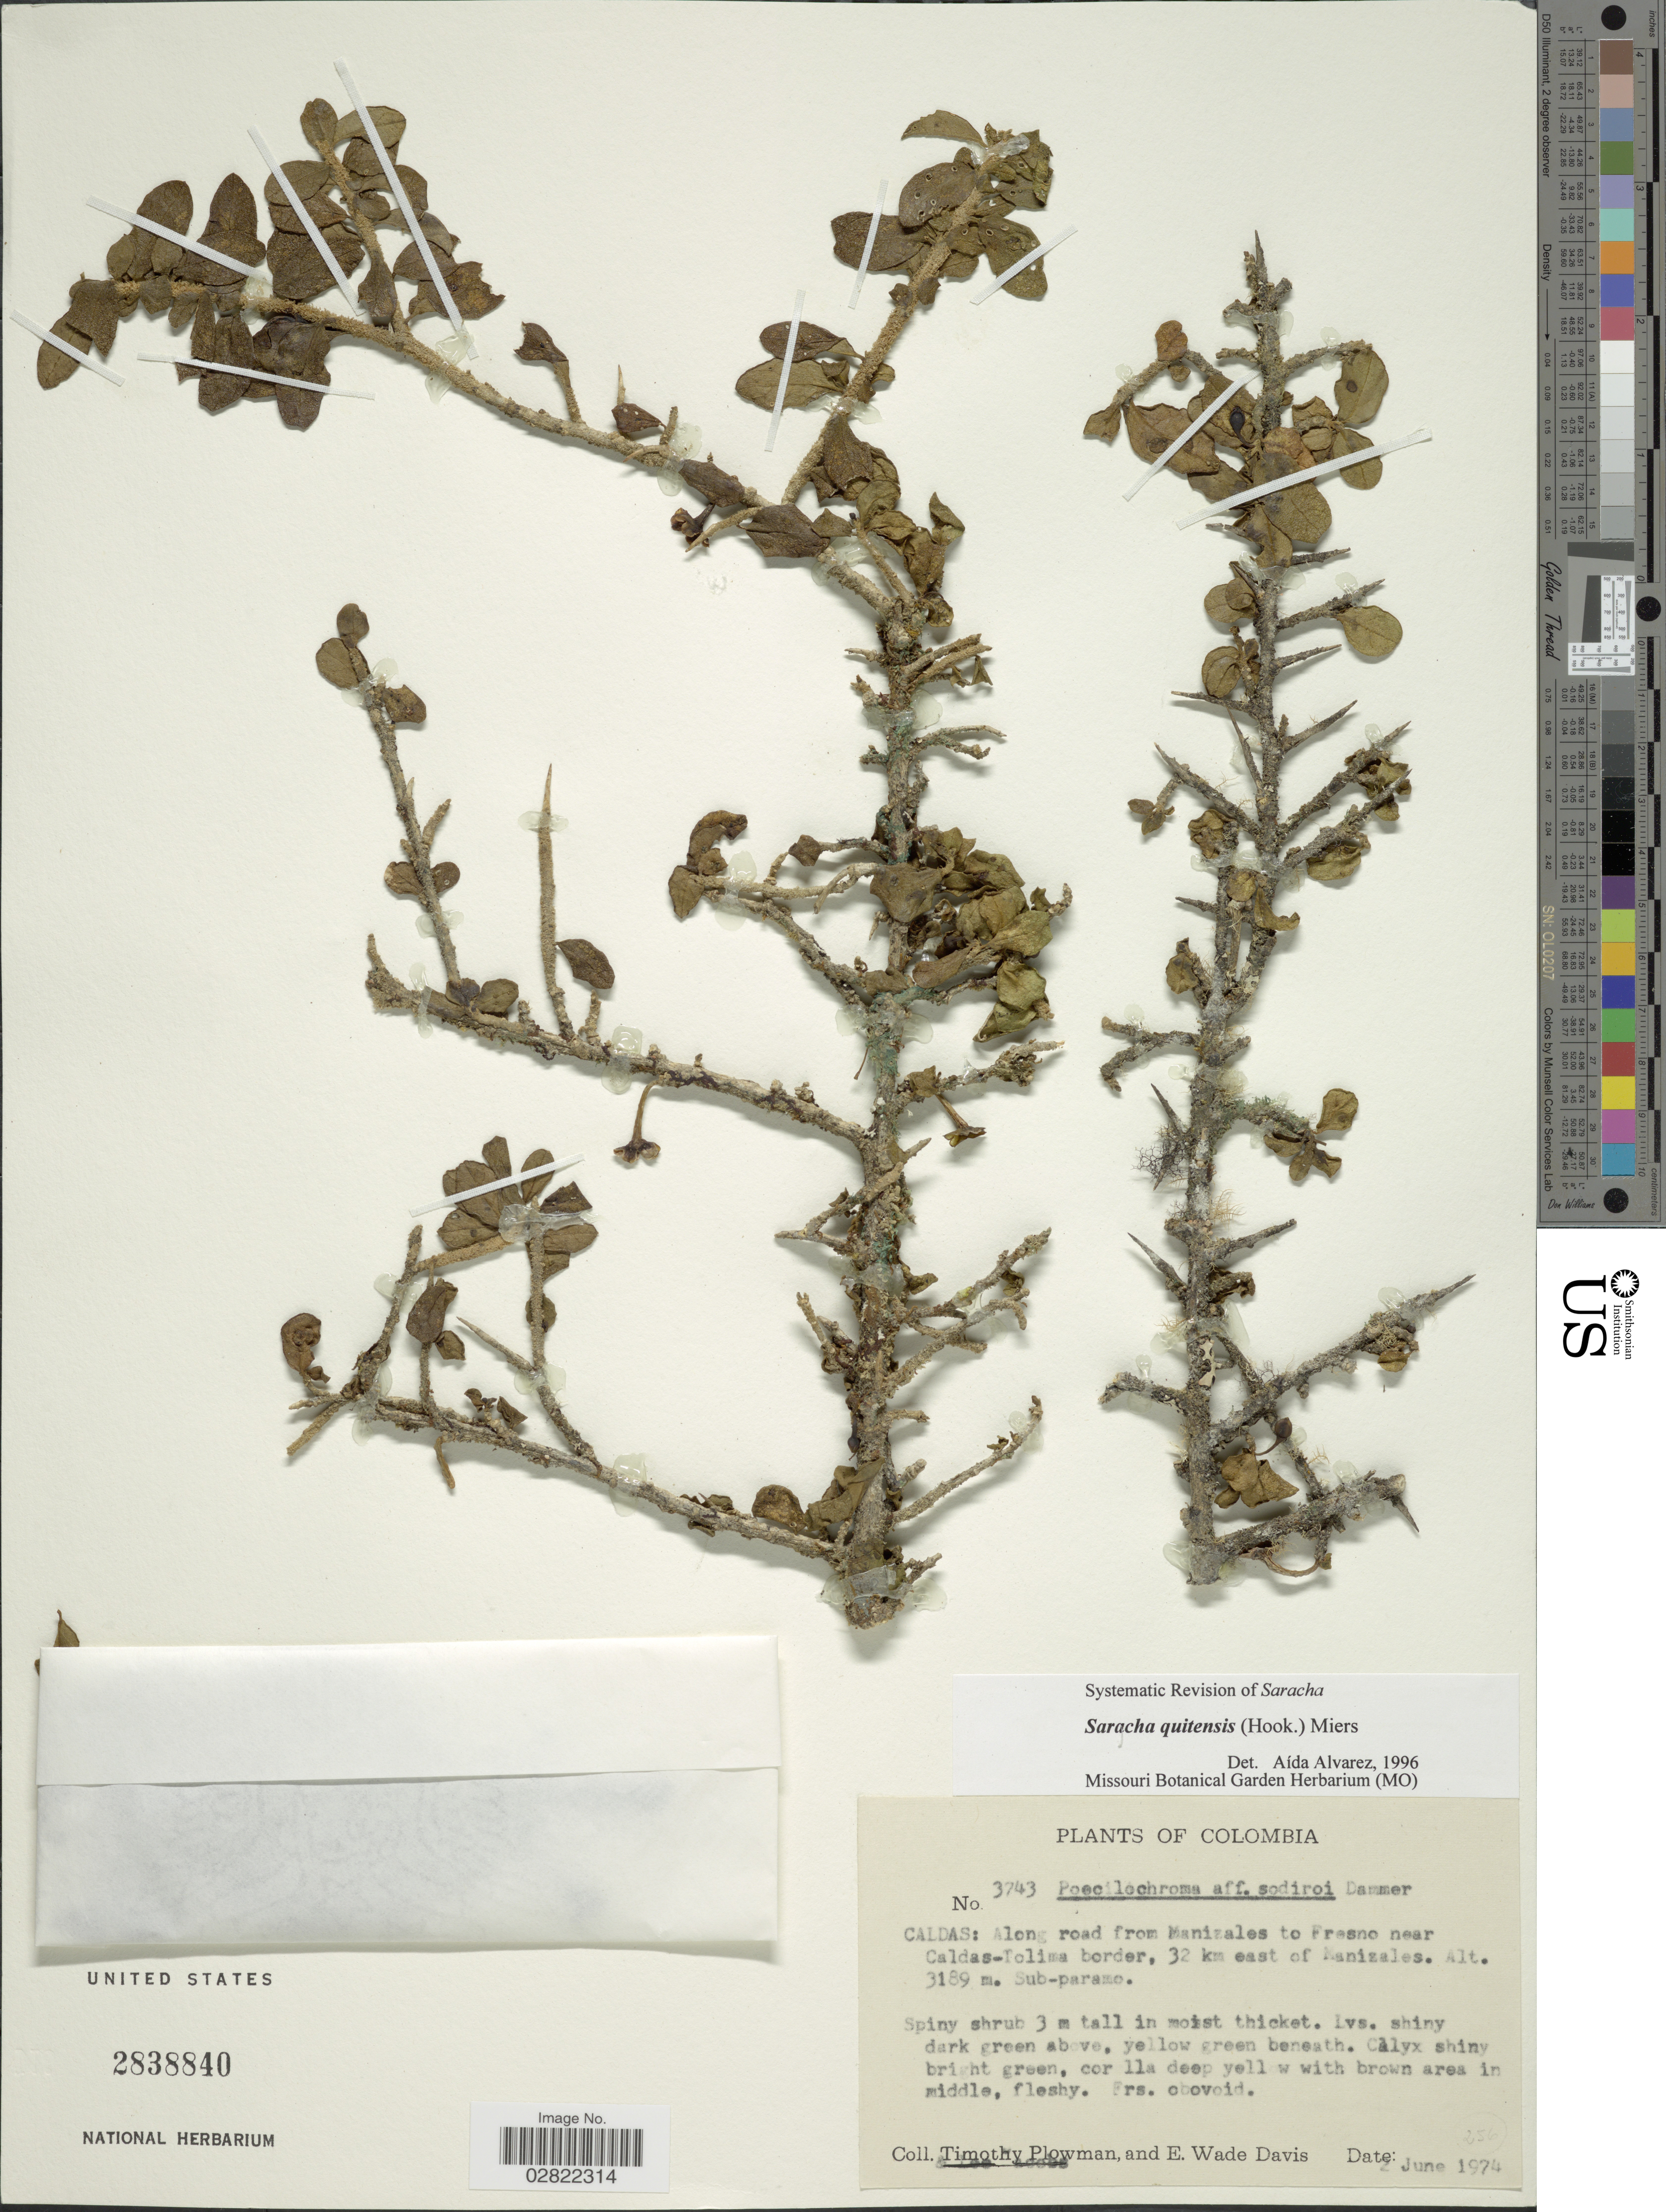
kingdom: Plantae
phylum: Tracheophyta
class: Magnoliopsida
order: Solanales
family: Solanaceae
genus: Saracha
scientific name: Saracha quitensis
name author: (Hook.) Miers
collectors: T. Plowman, E. W. Davis & L. Jacobs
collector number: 3743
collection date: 1974-06-02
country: Colombia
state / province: Caldas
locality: Caldas: Along road from Manizales to Fresno near Caldas-Tolima border, 32 km east of Manizales.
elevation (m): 3189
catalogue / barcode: US 2838840